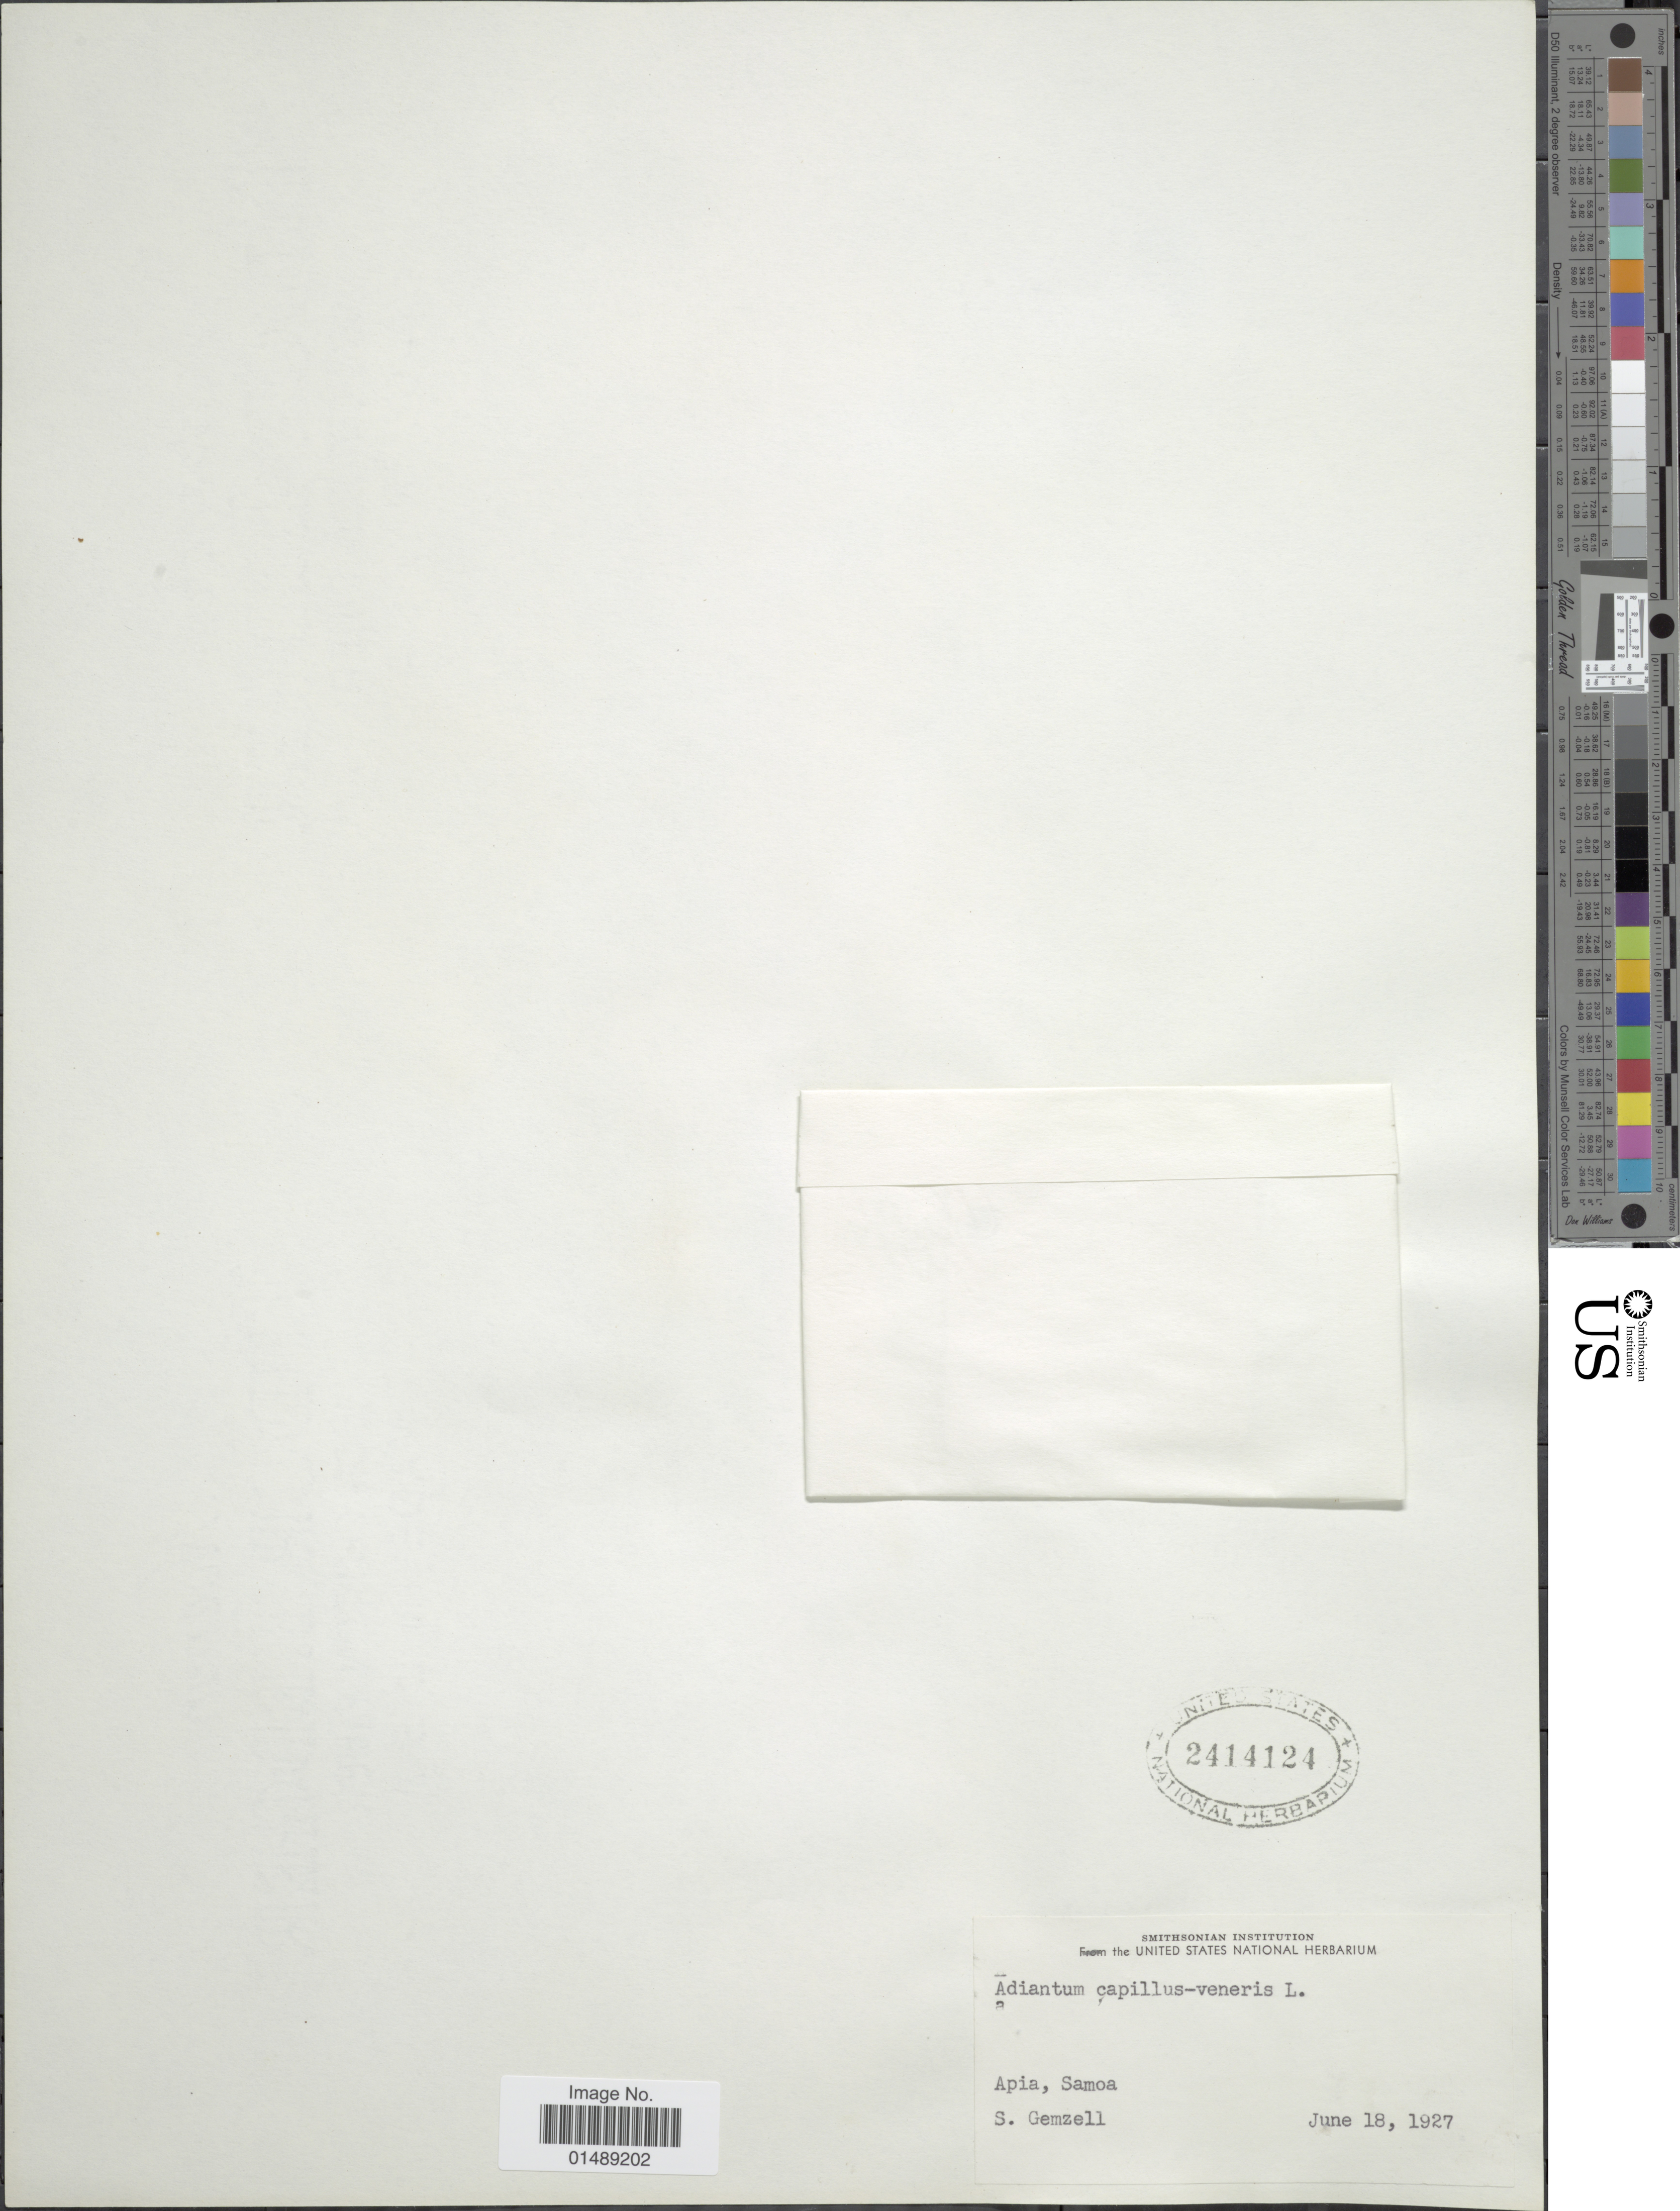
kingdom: Plantae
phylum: Tracheophyta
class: Polypodiopsida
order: Polypodiales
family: Pteridaceae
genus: Adiantum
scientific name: Adiantum capillus-veneris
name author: L.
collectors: S. Gemzell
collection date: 1927-06-18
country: Samoa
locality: Apia, Samoa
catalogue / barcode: US 2414124